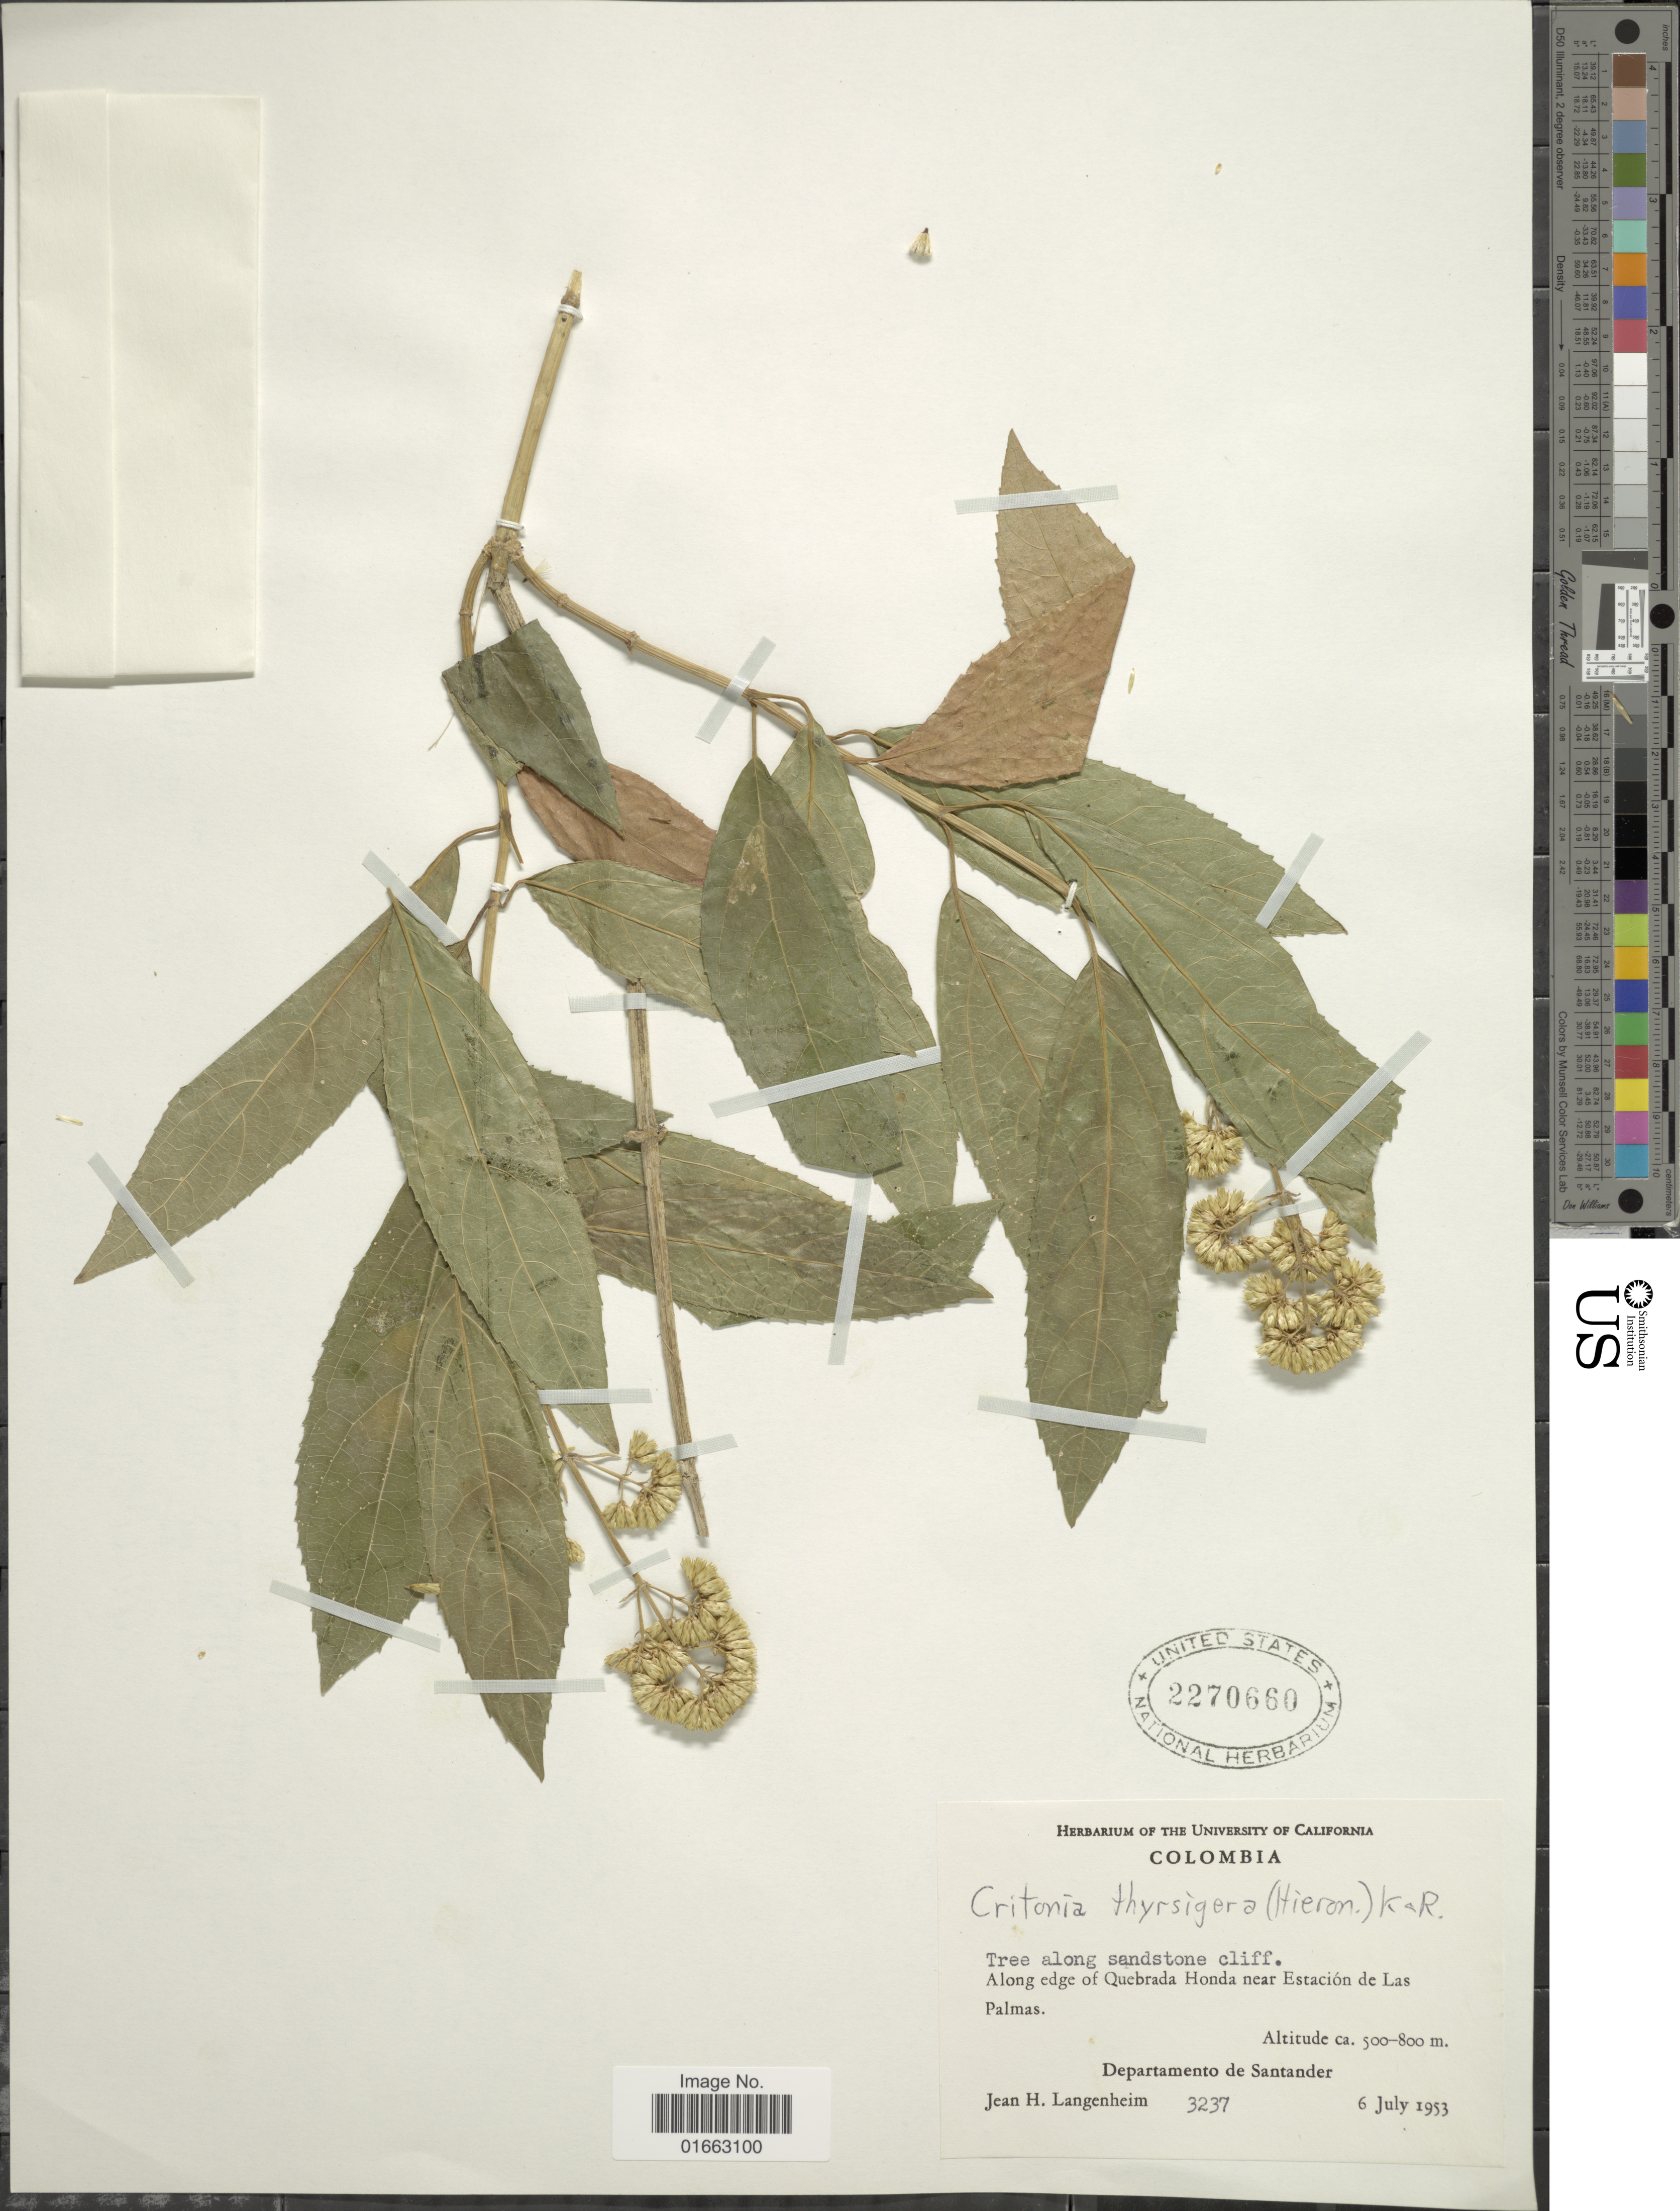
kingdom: Plantae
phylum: Tracheophyta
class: Magnoliopsida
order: Asterales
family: Asteraceae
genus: Critonia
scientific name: Critonia morifolia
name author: (Mill.) R.M. King & H. Rob.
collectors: J. H. Langenheim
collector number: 3237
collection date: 1953-07-06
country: Colombia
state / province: Santander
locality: Tree along sandstone cliff, along edge of Quebrada Honda near Estacíon de Las Palmas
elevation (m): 500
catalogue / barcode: US 2270660